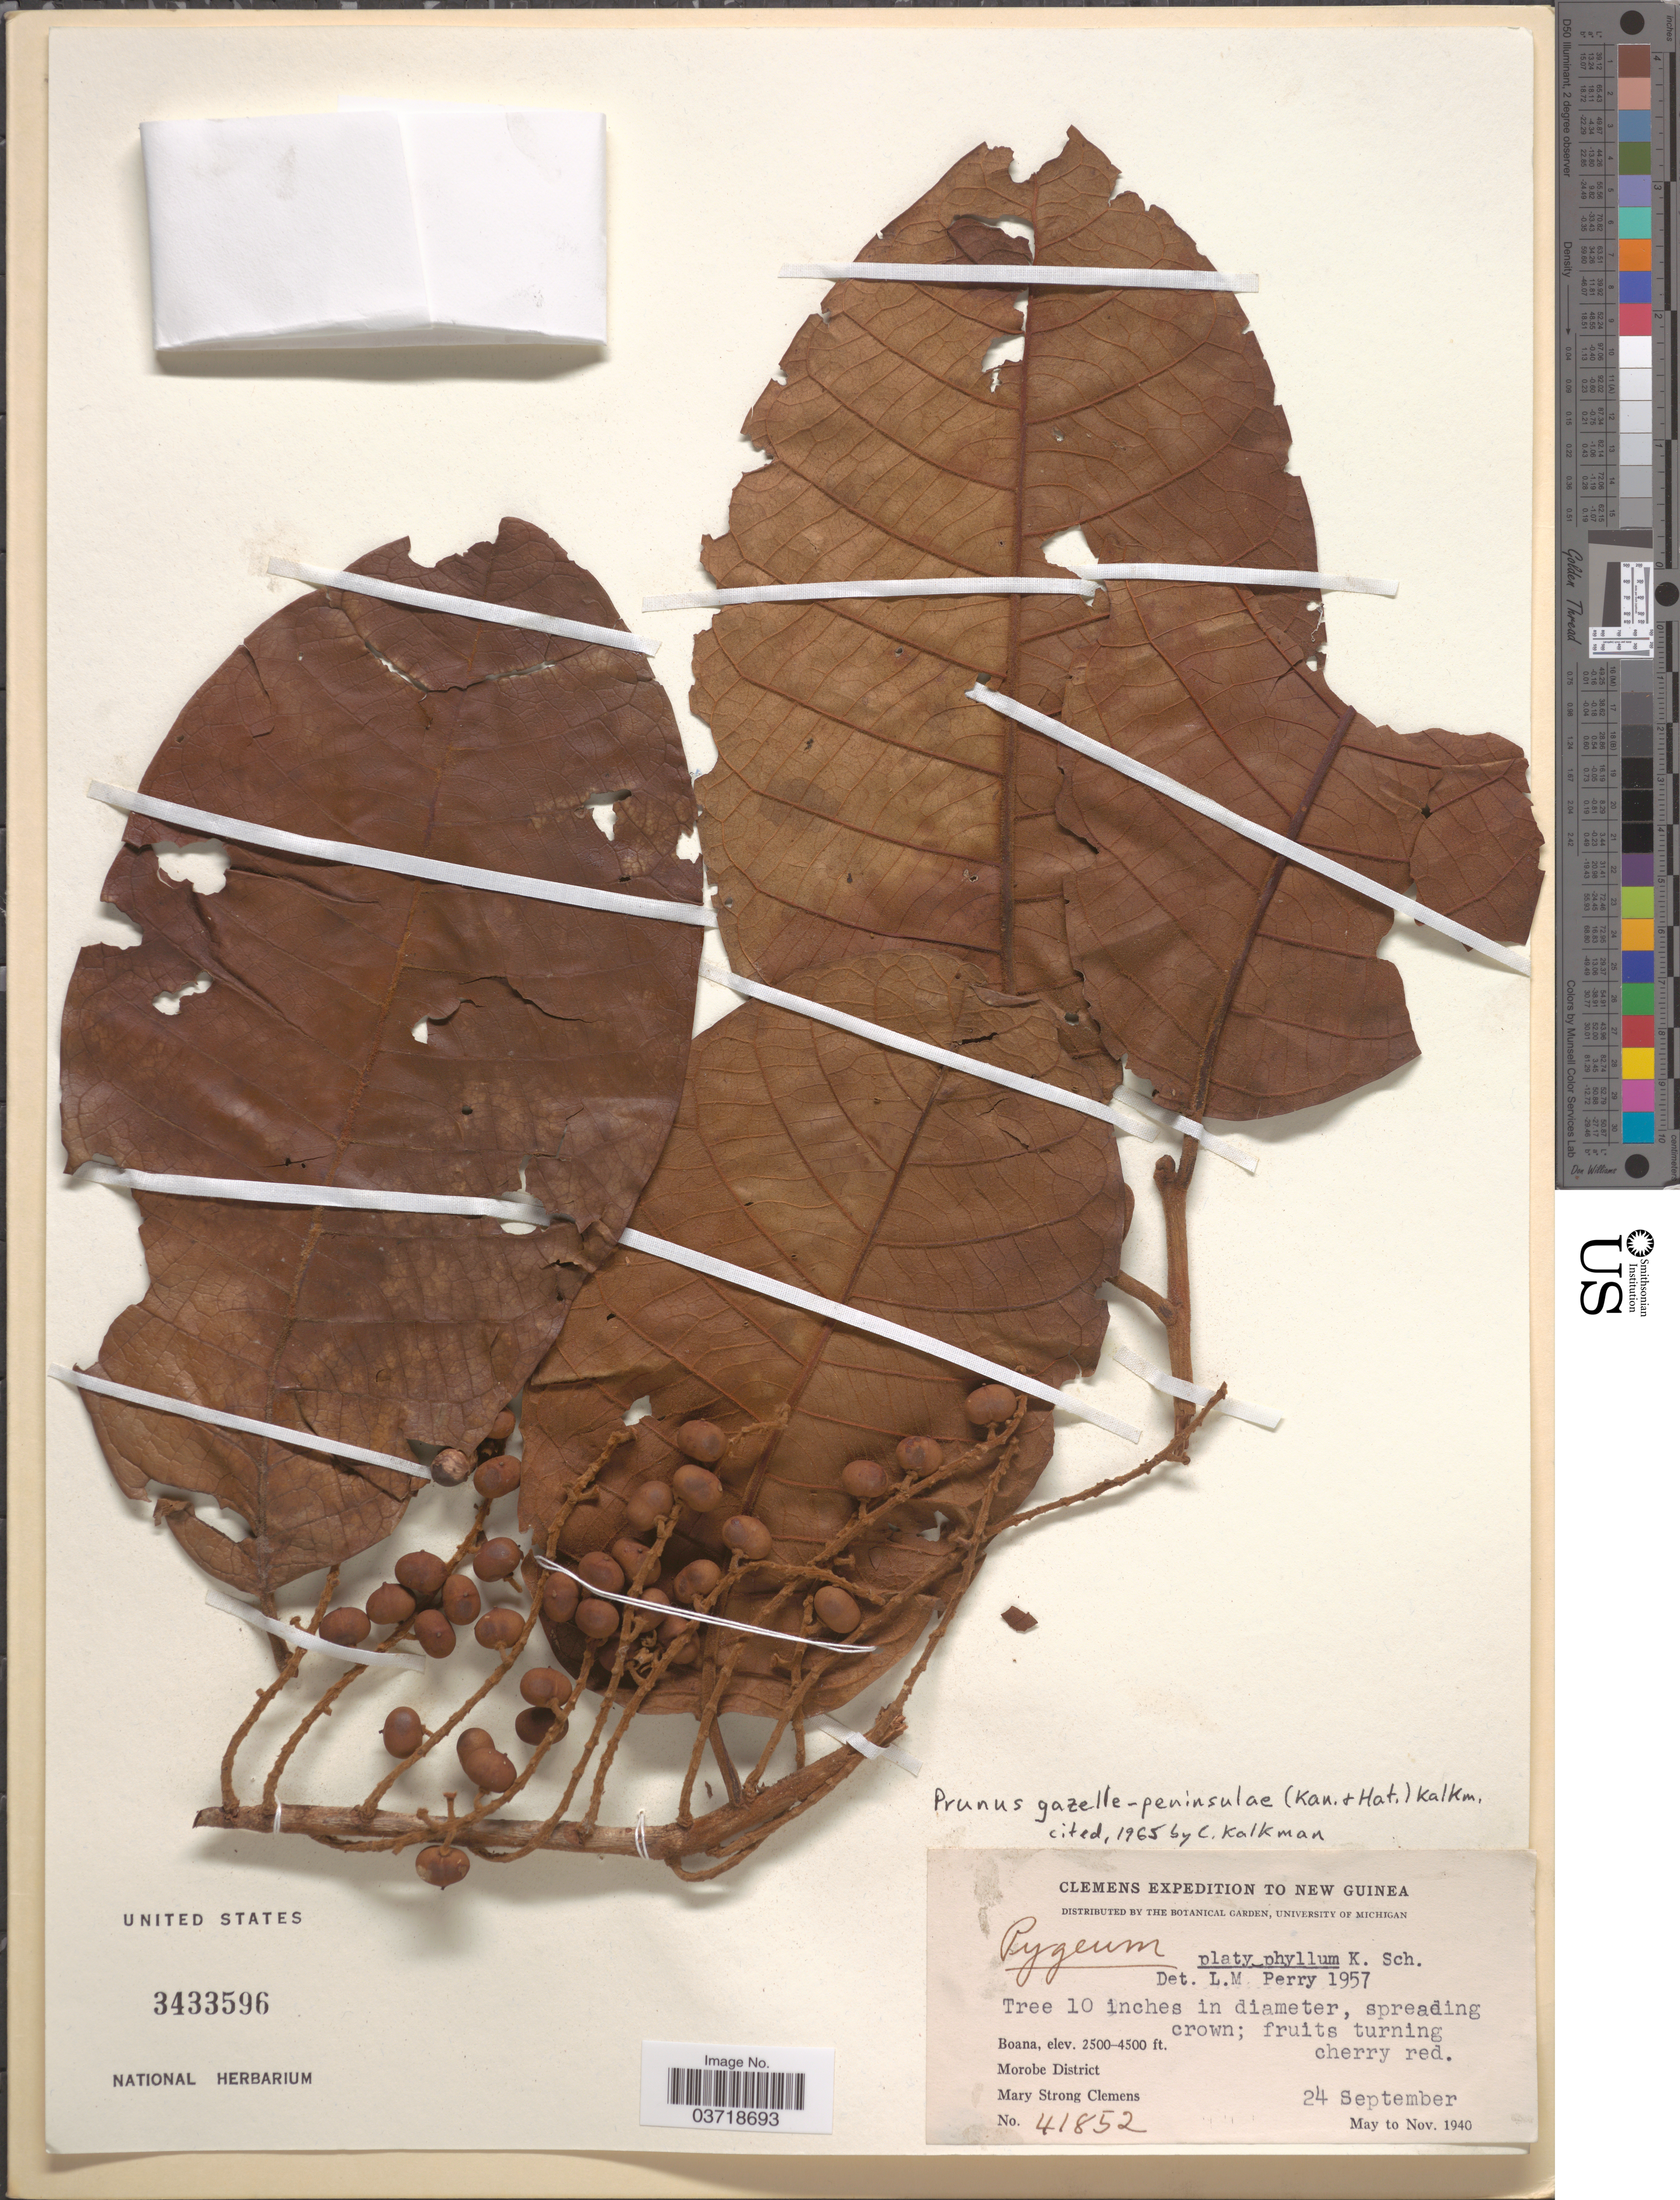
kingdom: Plantae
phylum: Tracheophyta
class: Magnoliopsida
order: Rosales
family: Rosaceae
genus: Prunus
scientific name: Prunus gazelle-peninsulae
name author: (Kaneh. & Hatus.) Kalkman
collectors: M. S. Clemens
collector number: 41852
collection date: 1940-09-24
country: Papua New Guinea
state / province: Morobe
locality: New Guinea. Boana. Morobe District.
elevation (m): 762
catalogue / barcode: US 3433596